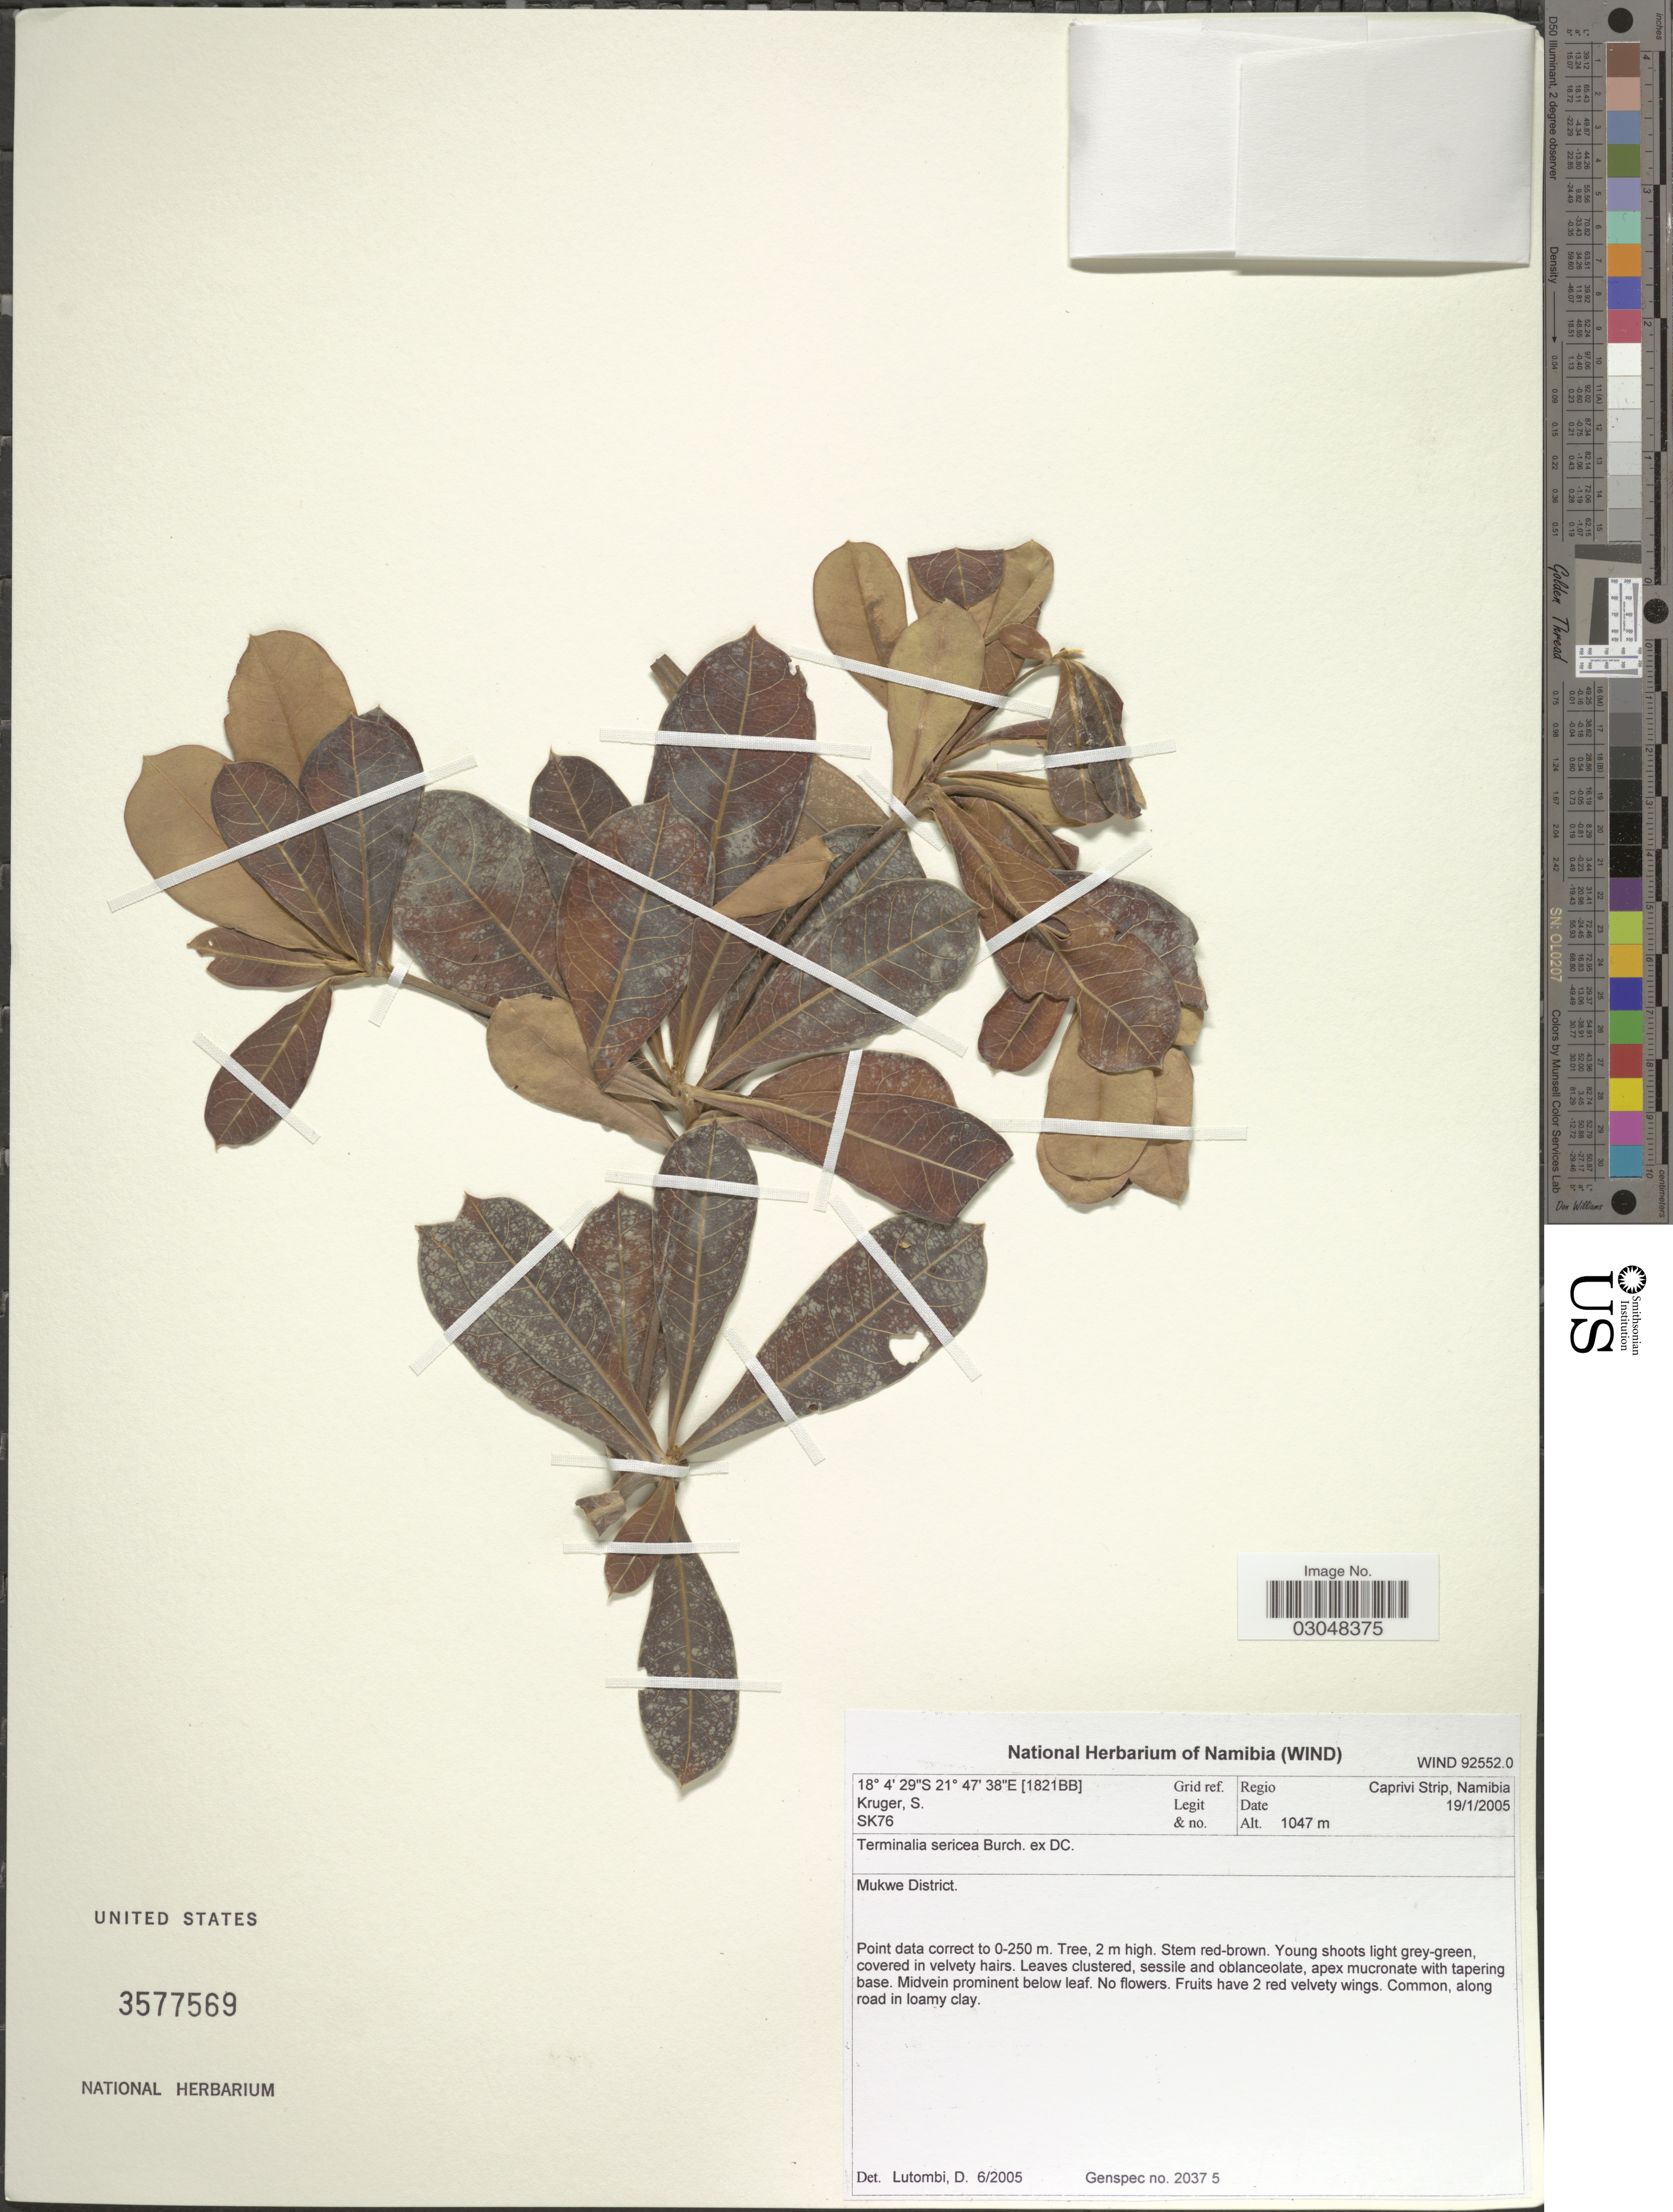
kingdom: Plantae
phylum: Tracheophyta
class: Magnoliopsida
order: Myrtales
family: Combretaceae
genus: Terminalia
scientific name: Terminalia sericea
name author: D.G. Burch ex DC.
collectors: S. Kruger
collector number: SK76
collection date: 2005-01-19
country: Namibia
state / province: Caprivi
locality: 18121 BB Grid ref. Regio Caprivi Strip. Mukwe District.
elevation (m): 1047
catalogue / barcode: US 3577569